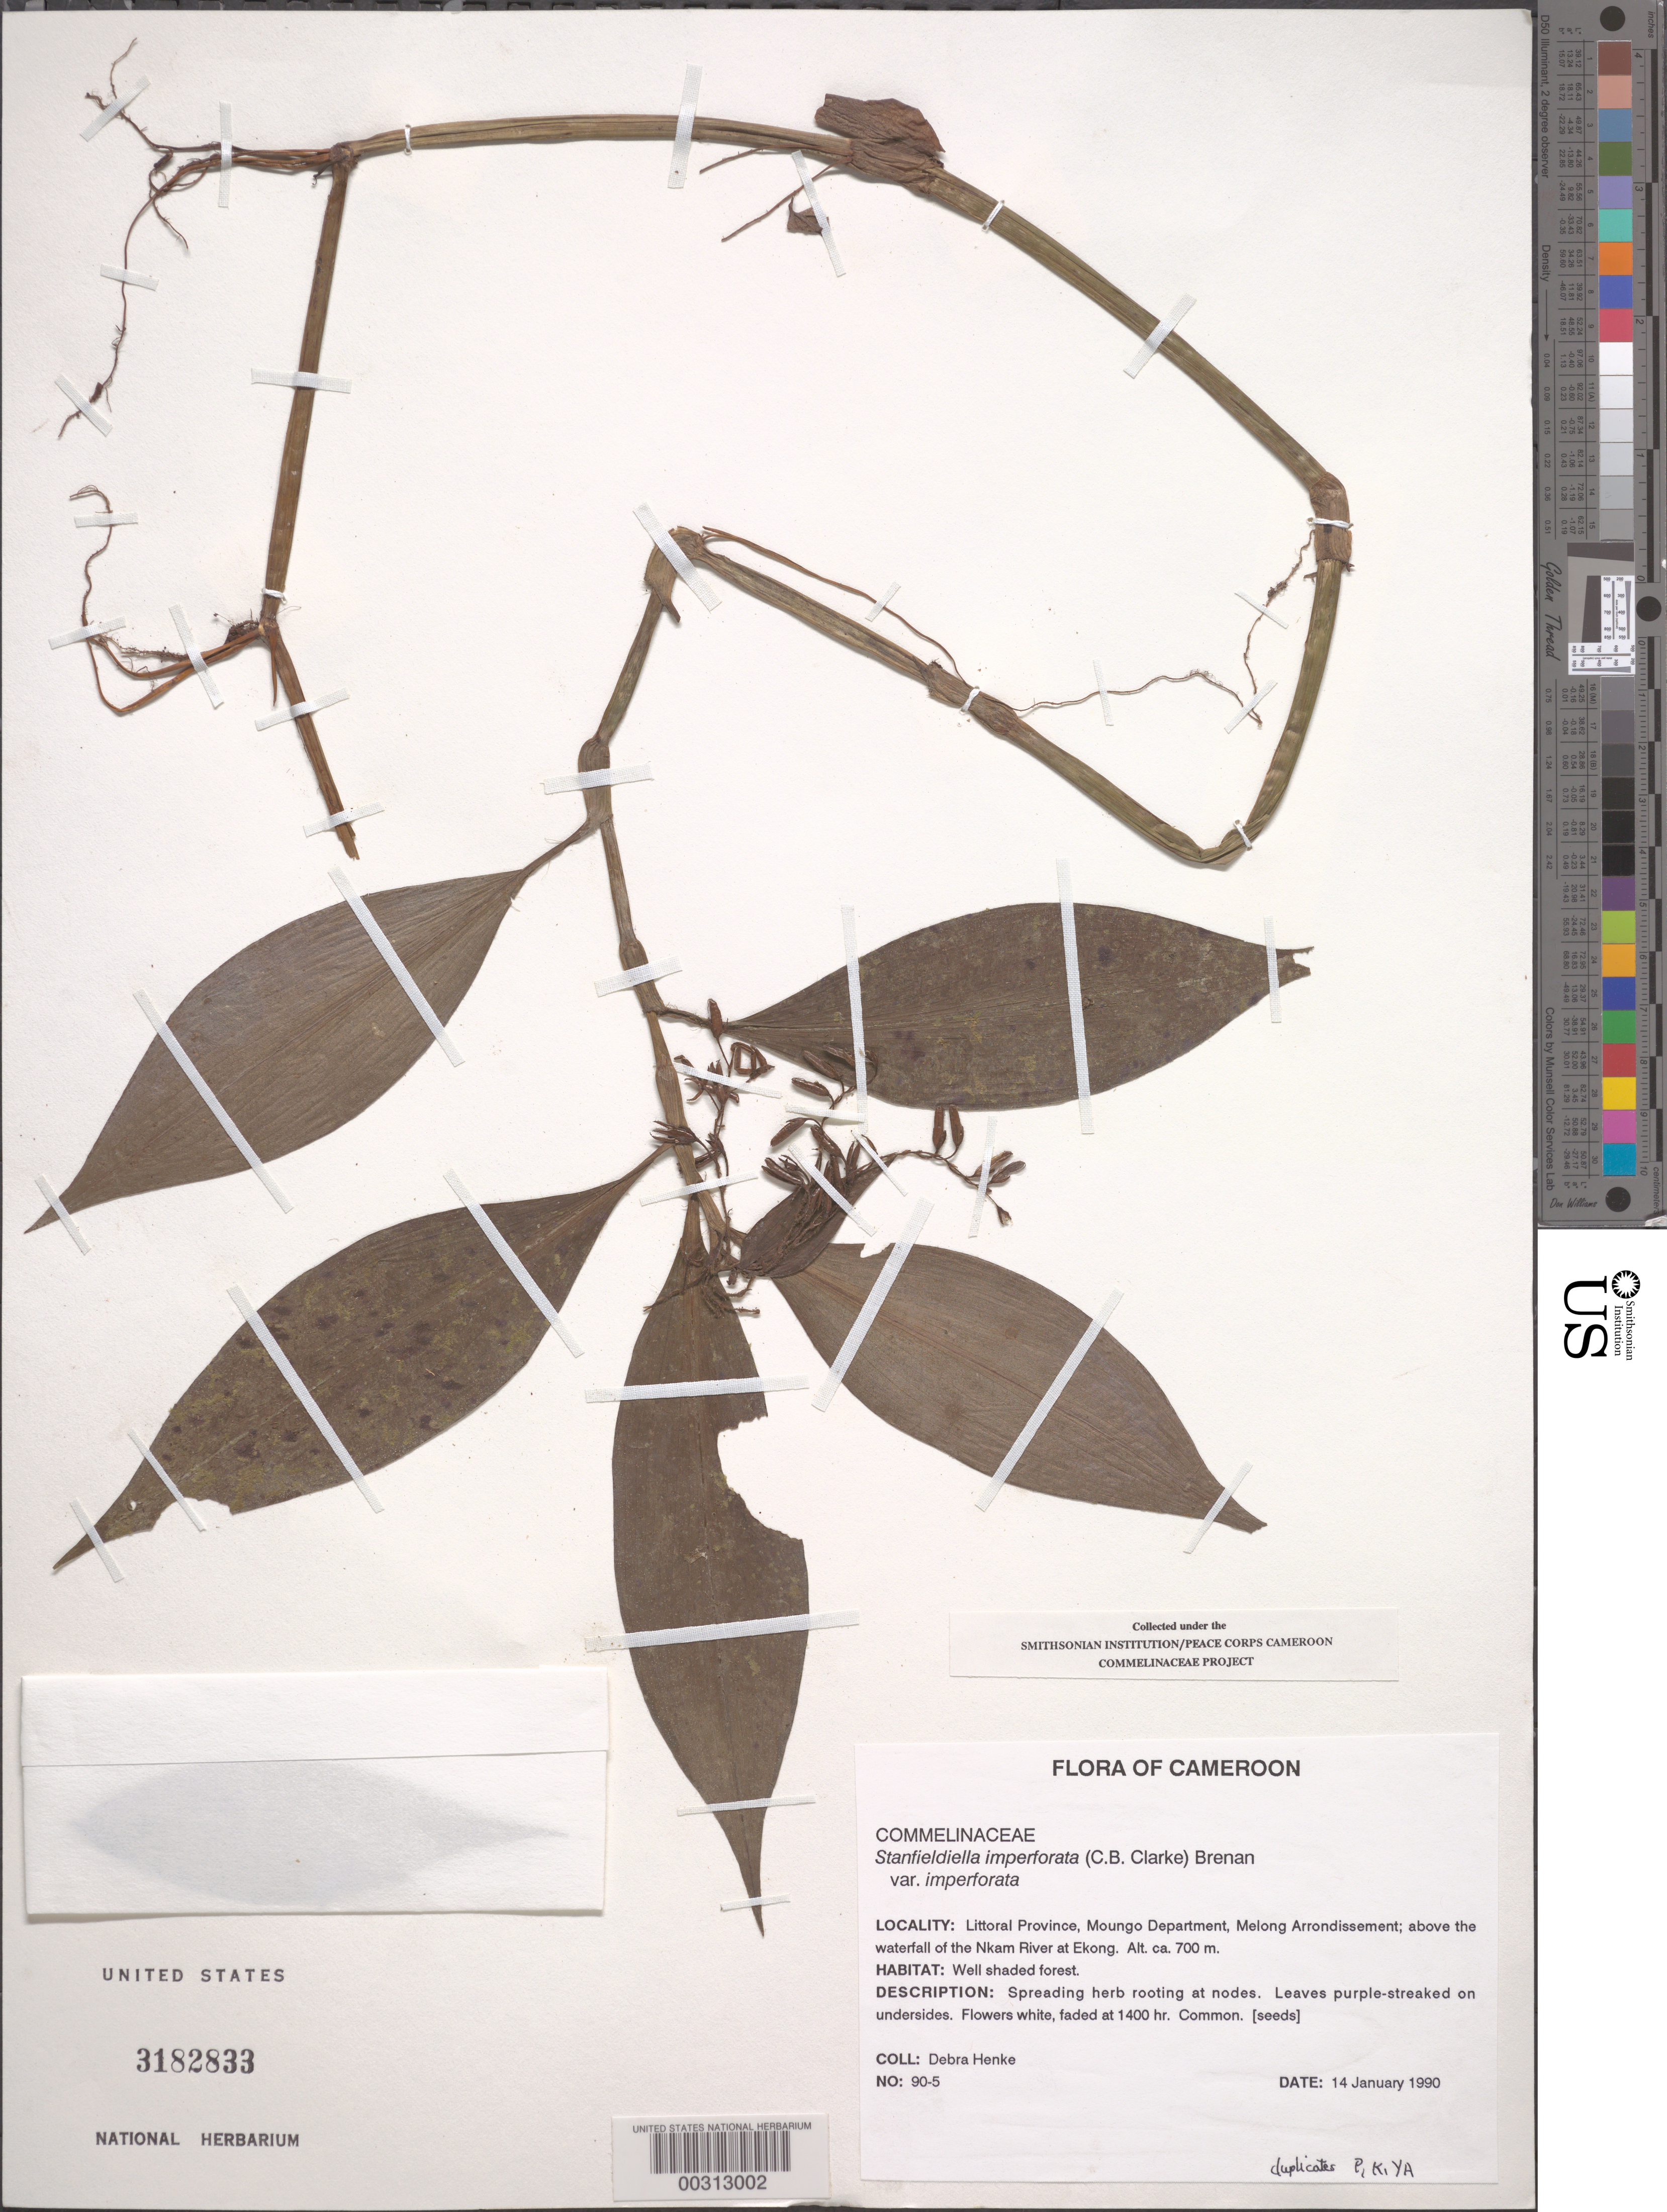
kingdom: Plantae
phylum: Tracheophyta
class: Liliopsida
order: Commelinales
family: Commelinaceae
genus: Stanfieldiella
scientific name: Stanfieldiella imperforata var. imperforata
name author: (C.B. Clarke) Brenan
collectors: D. Henke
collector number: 90-5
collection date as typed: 14 Jan 1990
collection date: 1990-01-14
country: Cameroon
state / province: Littoral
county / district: Mungo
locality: Melong arrondissement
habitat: Well shaded forest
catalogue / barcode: US 3182833